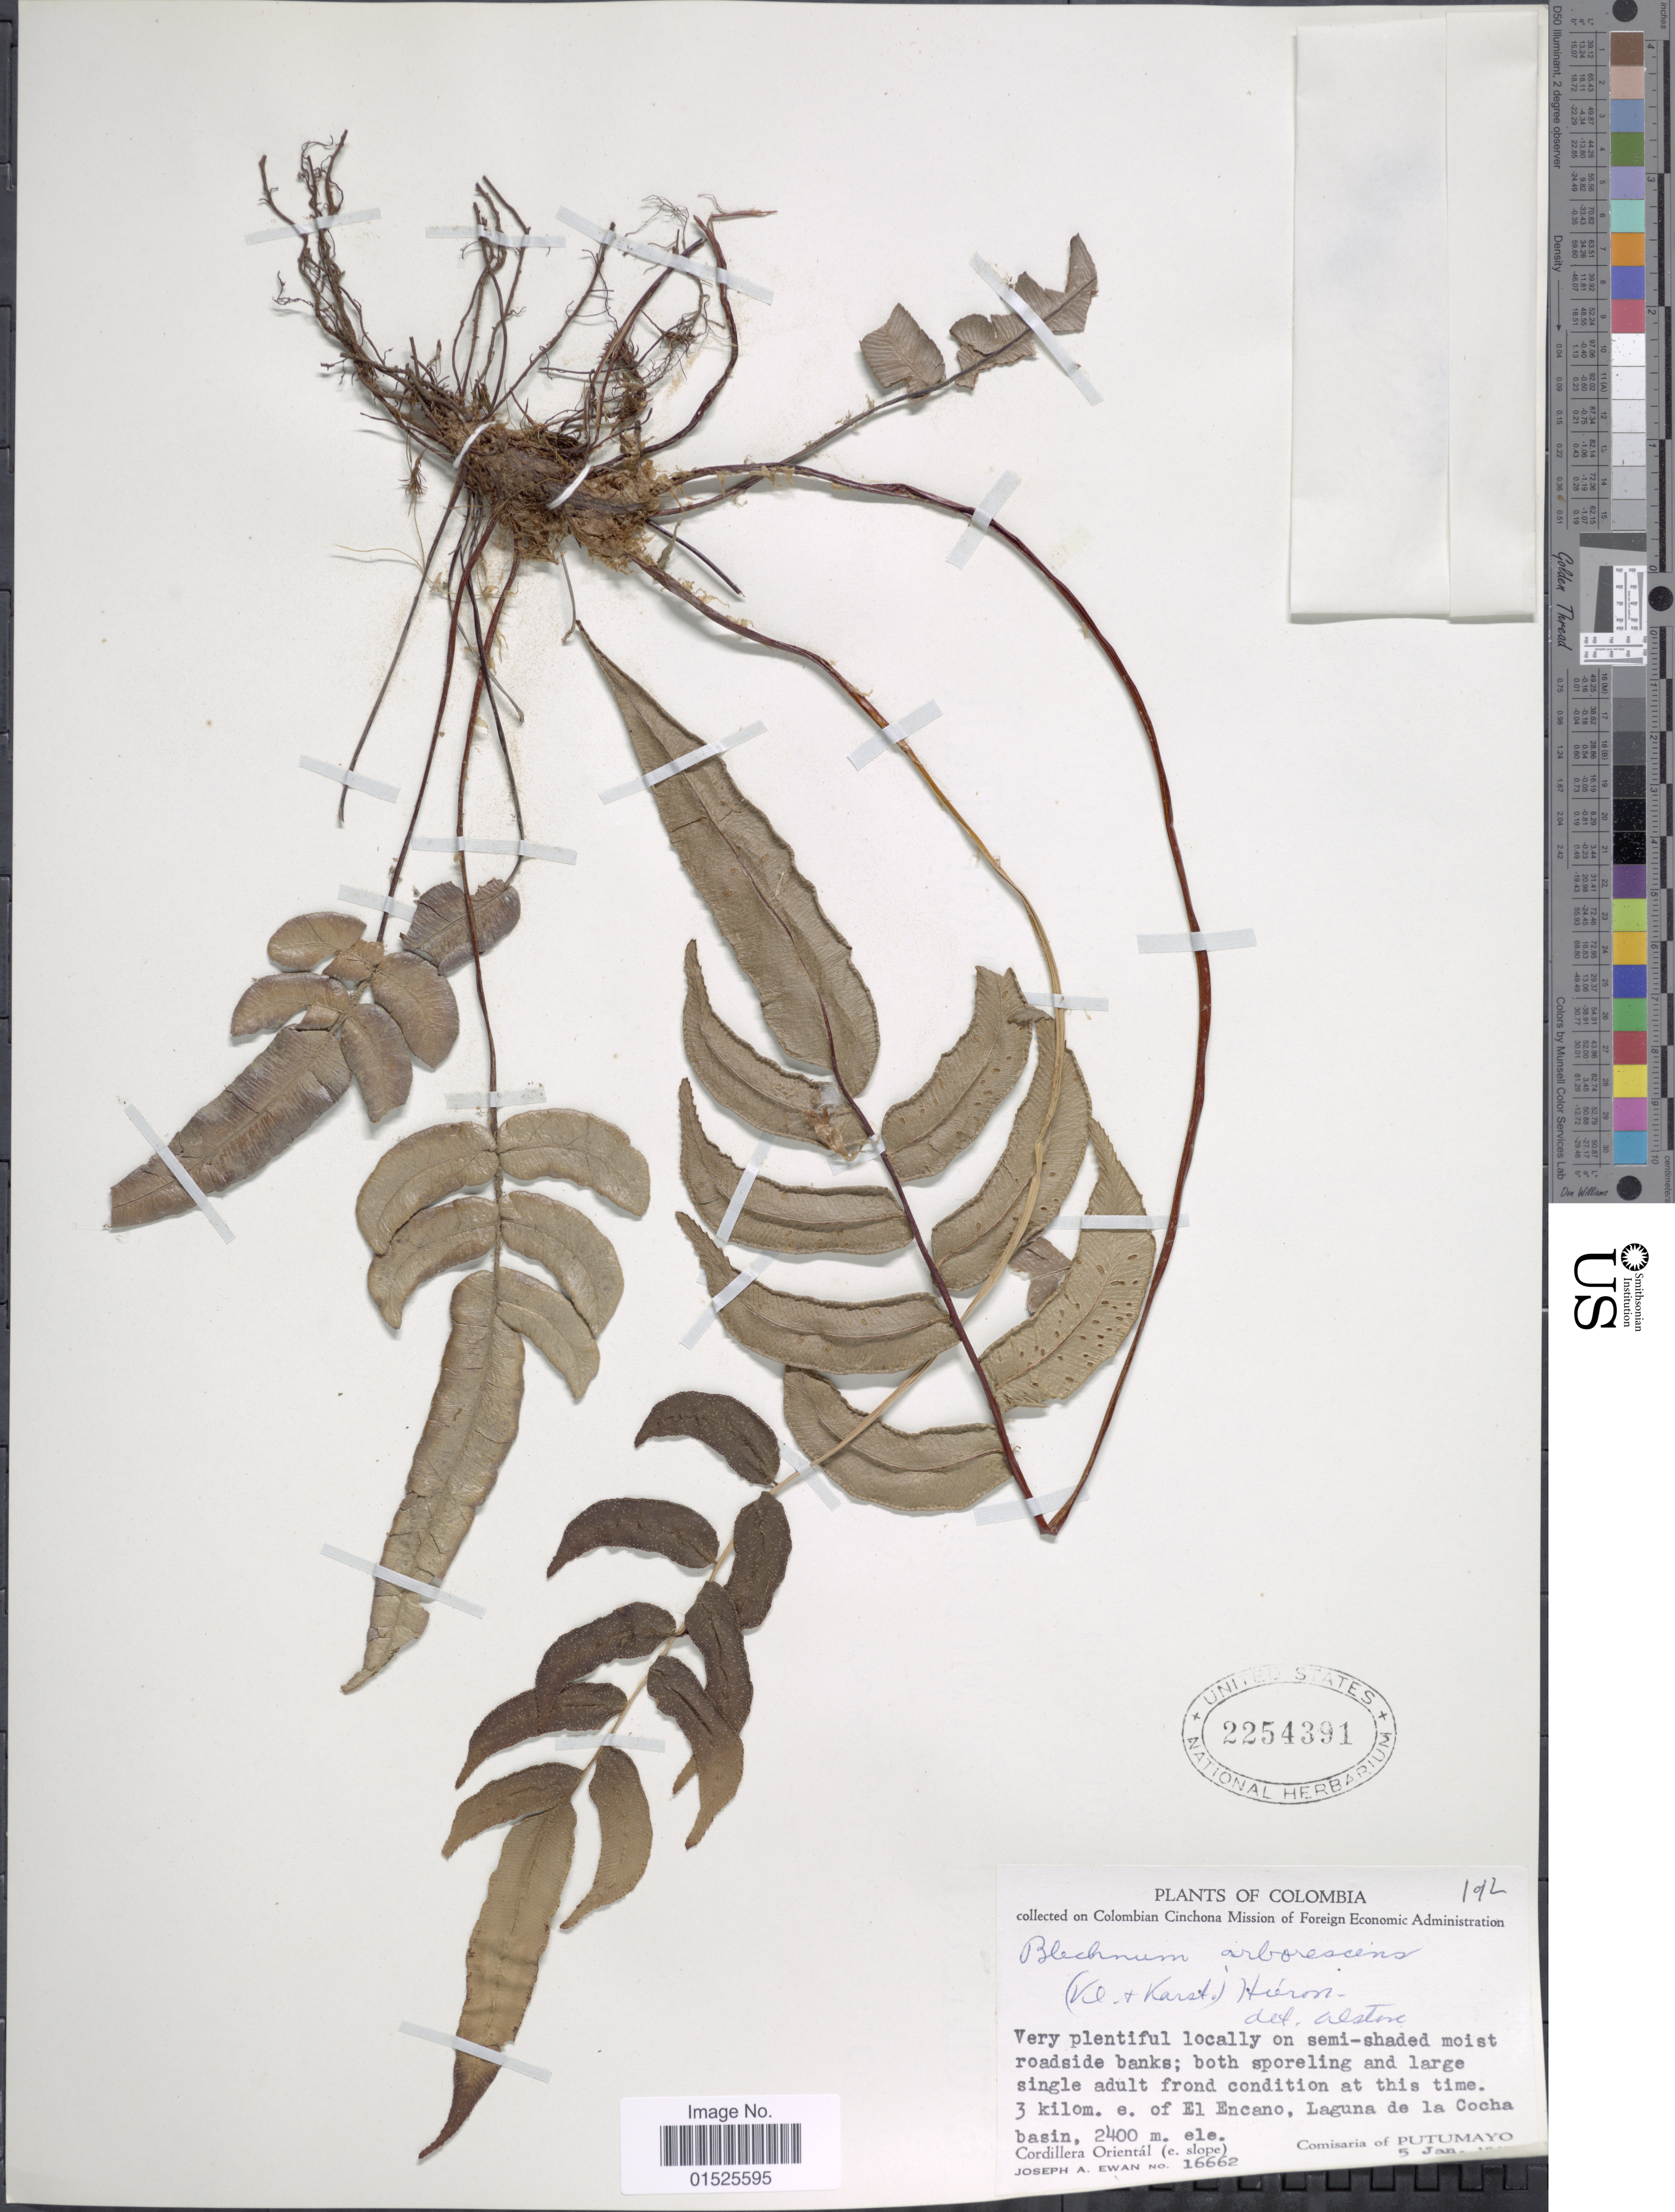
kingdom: Plantae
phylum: Tracheophyta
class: Polypodiopsida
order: Polypodiales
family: Blechnaceae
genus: Blechnum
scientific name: Blechnum cordatum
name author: (Desv.) Hieron.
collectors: J. A. Ewan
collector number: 16662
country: Colombia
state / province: Putumayo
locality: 3 kilom. e. of El Encano, Laguna de la Cocha basin. Cordillera Orientál (e. slope)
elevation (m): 2400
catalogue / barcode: US 2254391